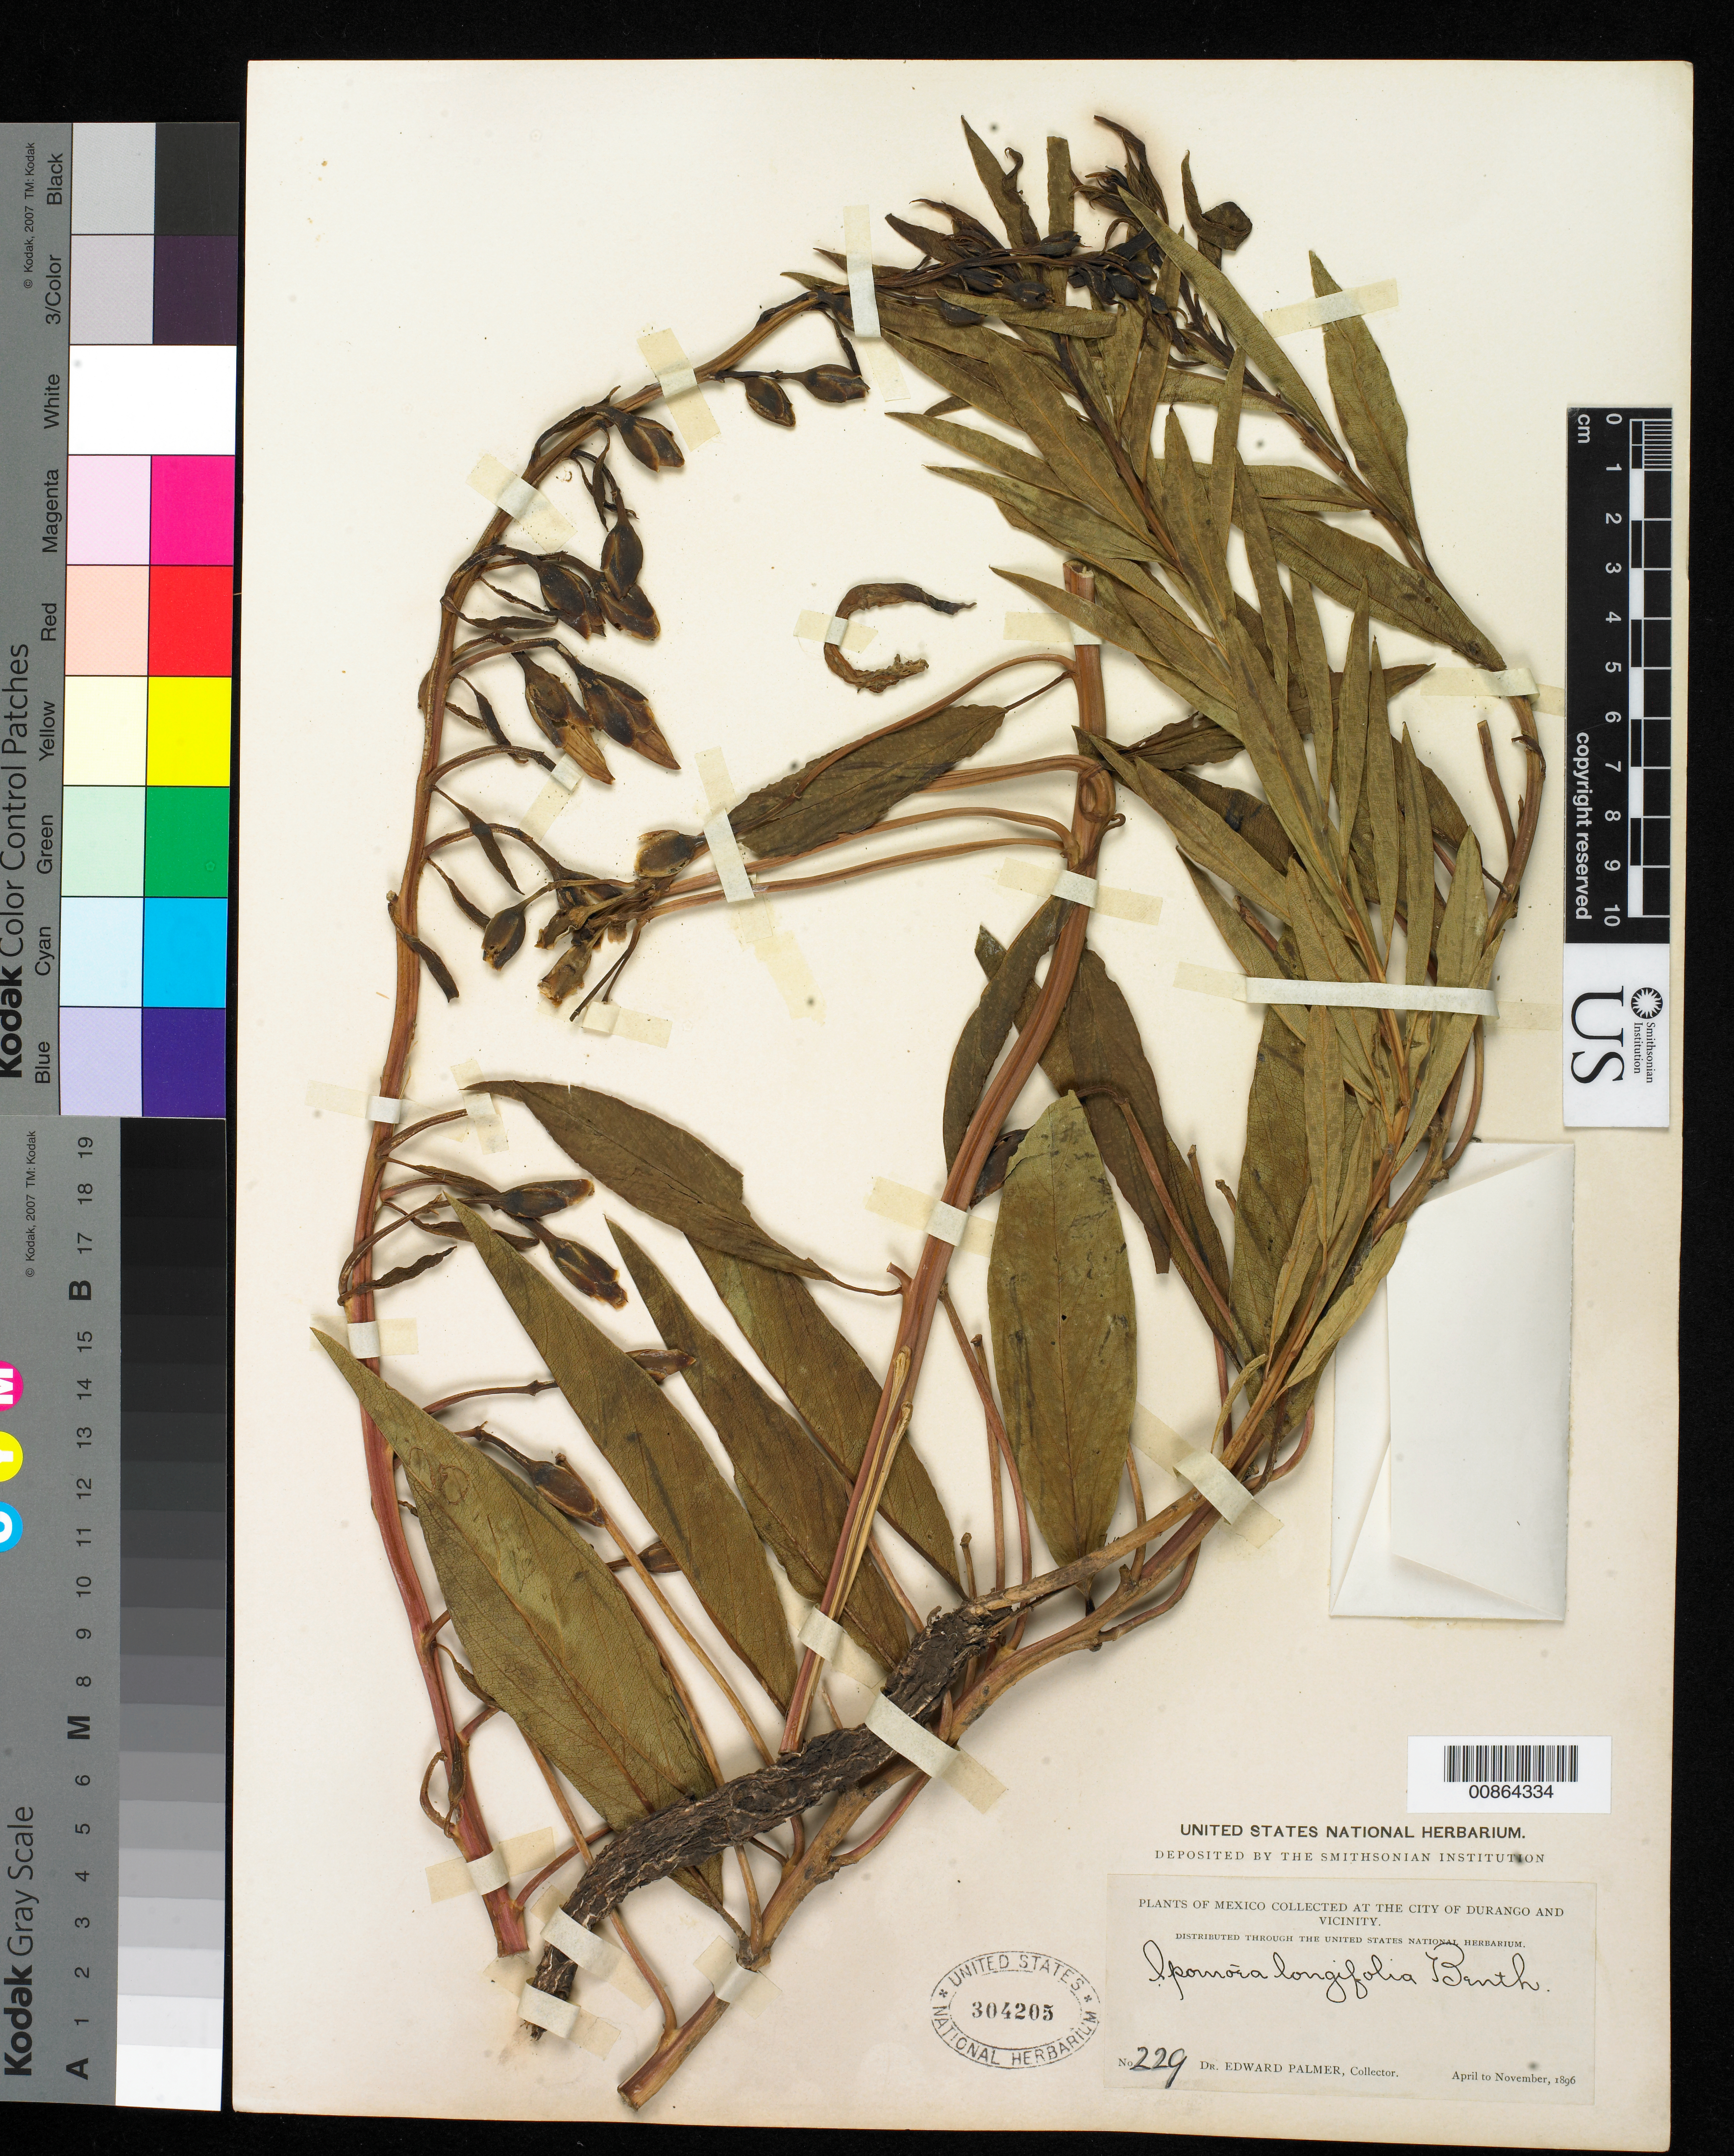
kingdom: Plantae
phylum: Tracheophyta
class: Magnoliopsida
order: Solanales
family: Convolvulaceae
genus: Ipomoea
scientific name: Ipomoea longifolia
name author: Benth.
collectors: E. Palmer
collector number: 229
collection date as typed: Apr 1896 to -- Nov 1896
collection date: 1896-04/1896-11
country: Mexico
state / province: Durango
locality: City of Durango and vicinity.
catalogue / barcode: US 304205